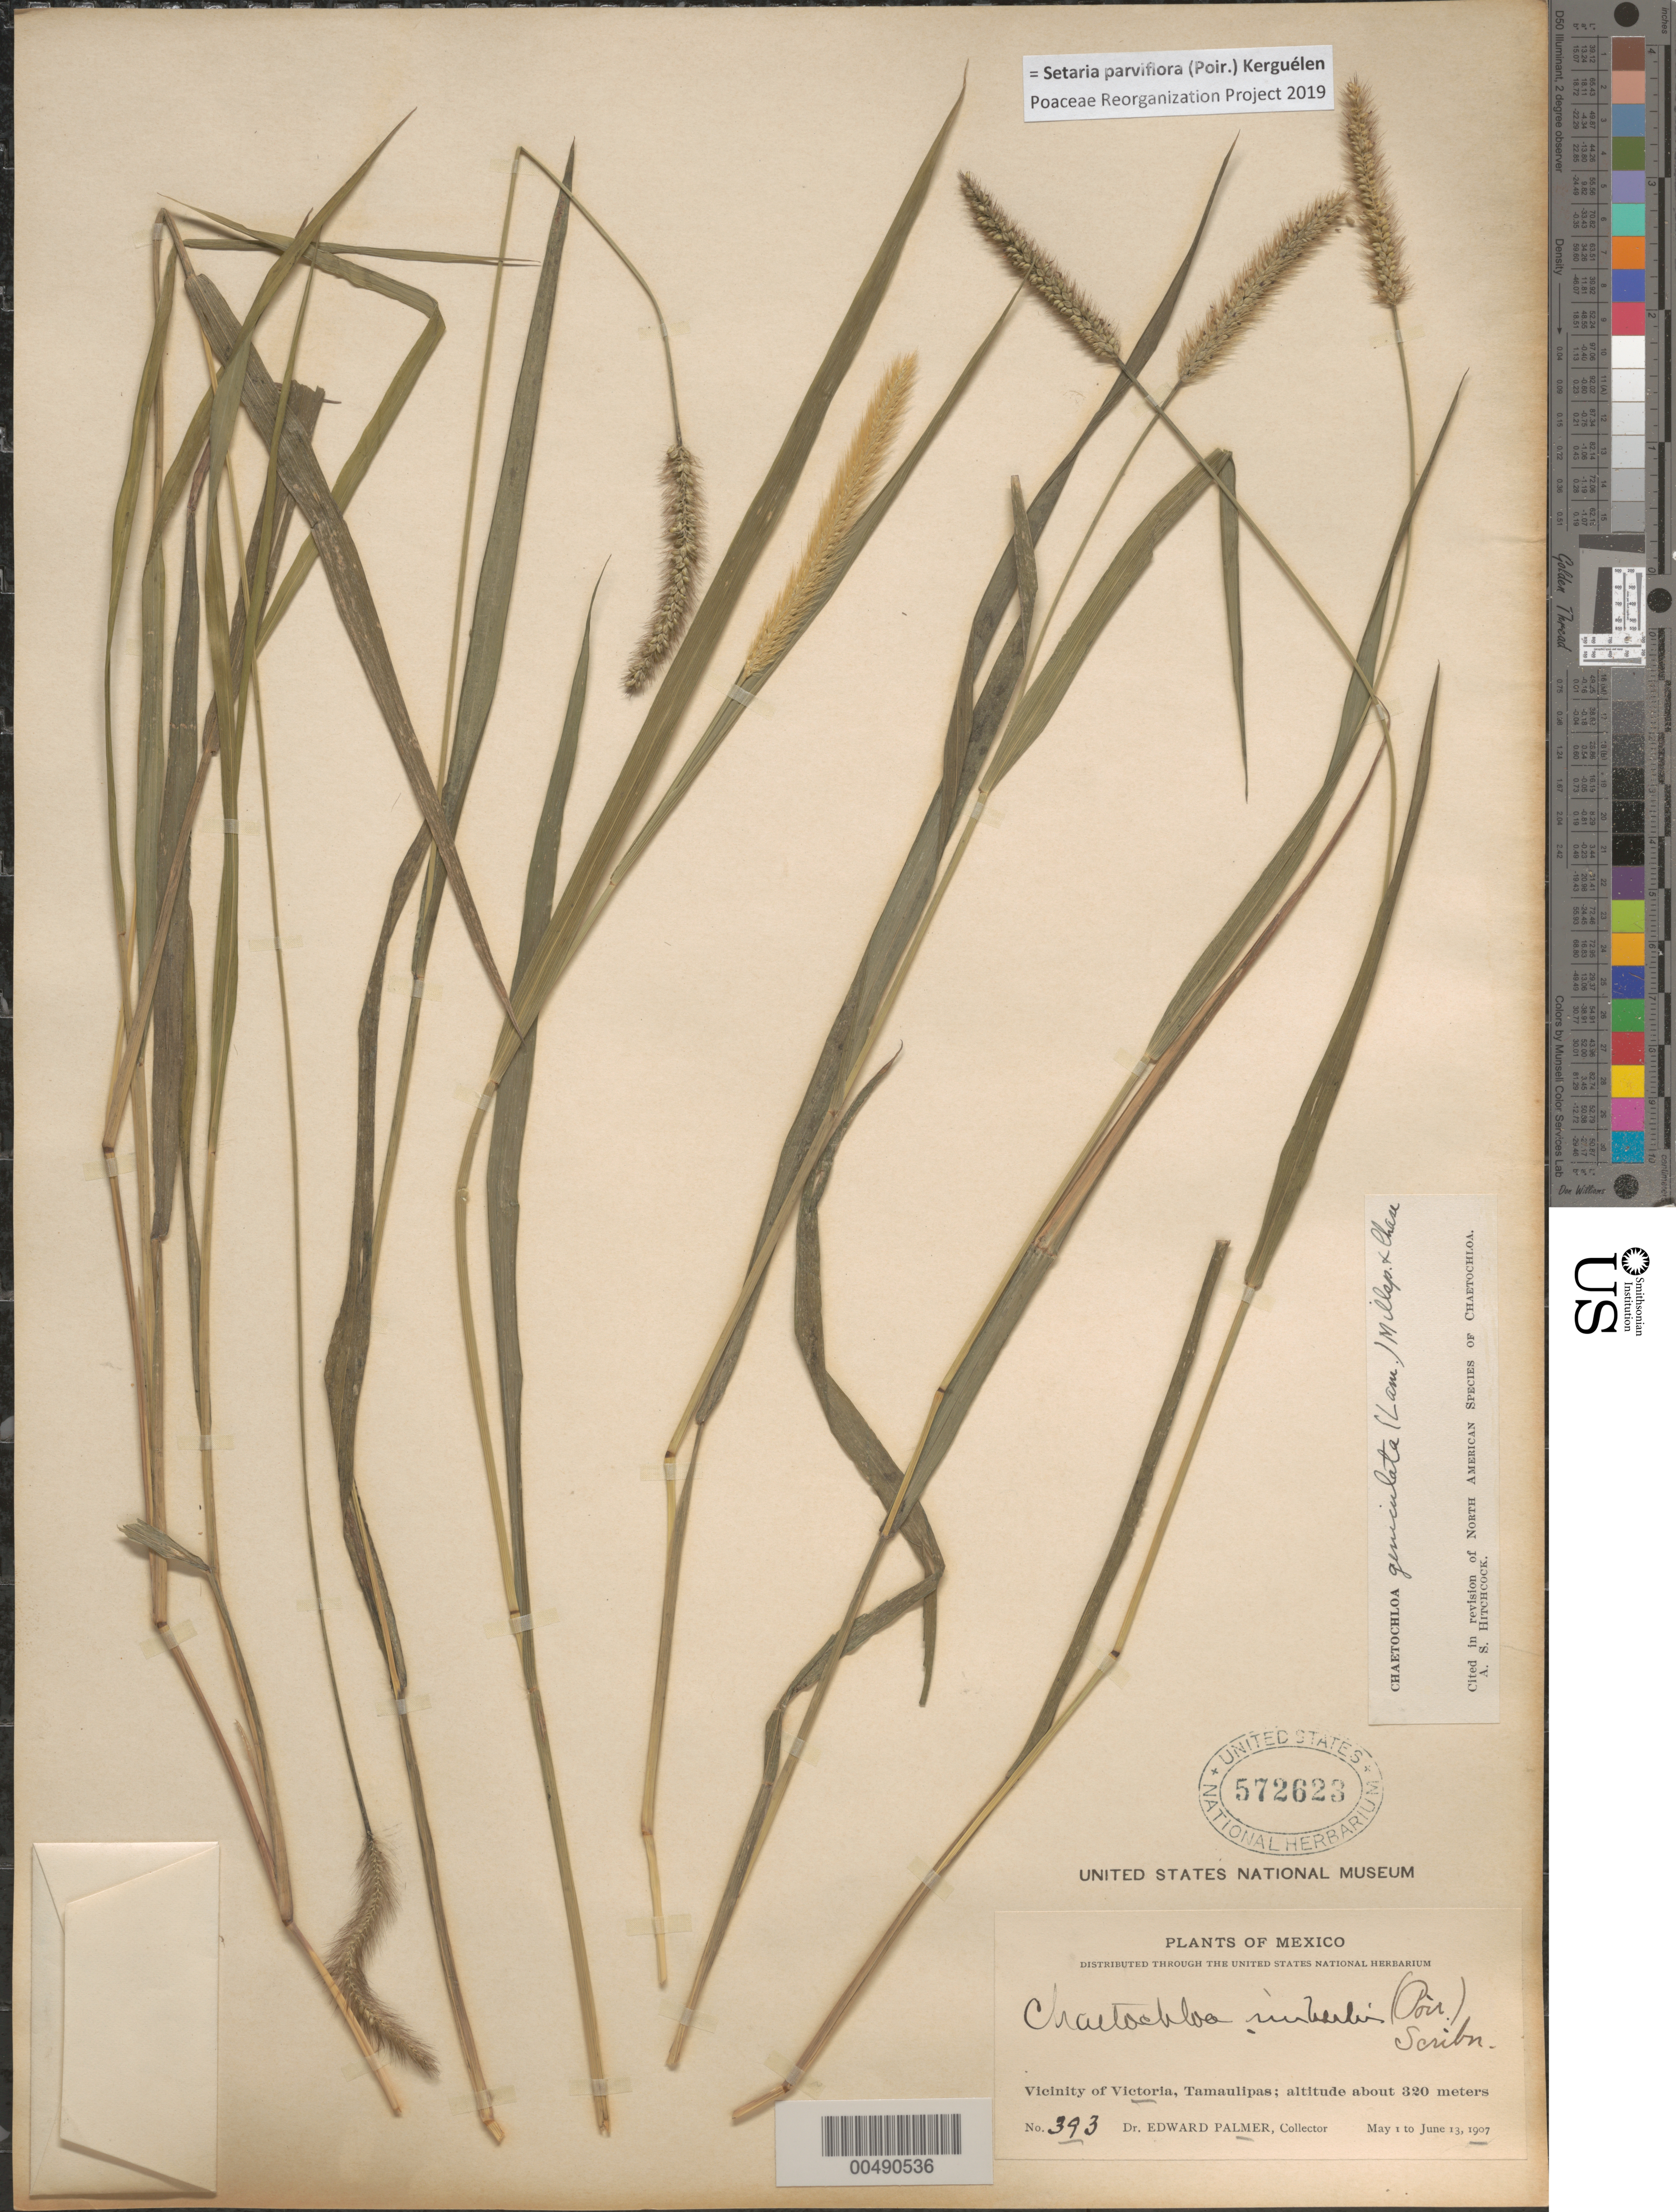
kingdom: Plantae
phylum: Tracheophyta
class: Liliopsida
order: Poales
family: Poaceae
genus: Setaria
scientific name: Setaria parviflora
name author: (Poir.) Kerguélen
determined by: Poaceae Reorganization Project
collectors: E. Palmer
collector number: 393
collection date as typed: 1 May 1907 to 13 Jun 1907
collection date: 1907-05-01/1907-06-13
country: Mexico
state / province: Tamaulipas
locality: Vicinity of Victoria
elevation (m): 320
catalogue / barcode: US 572623